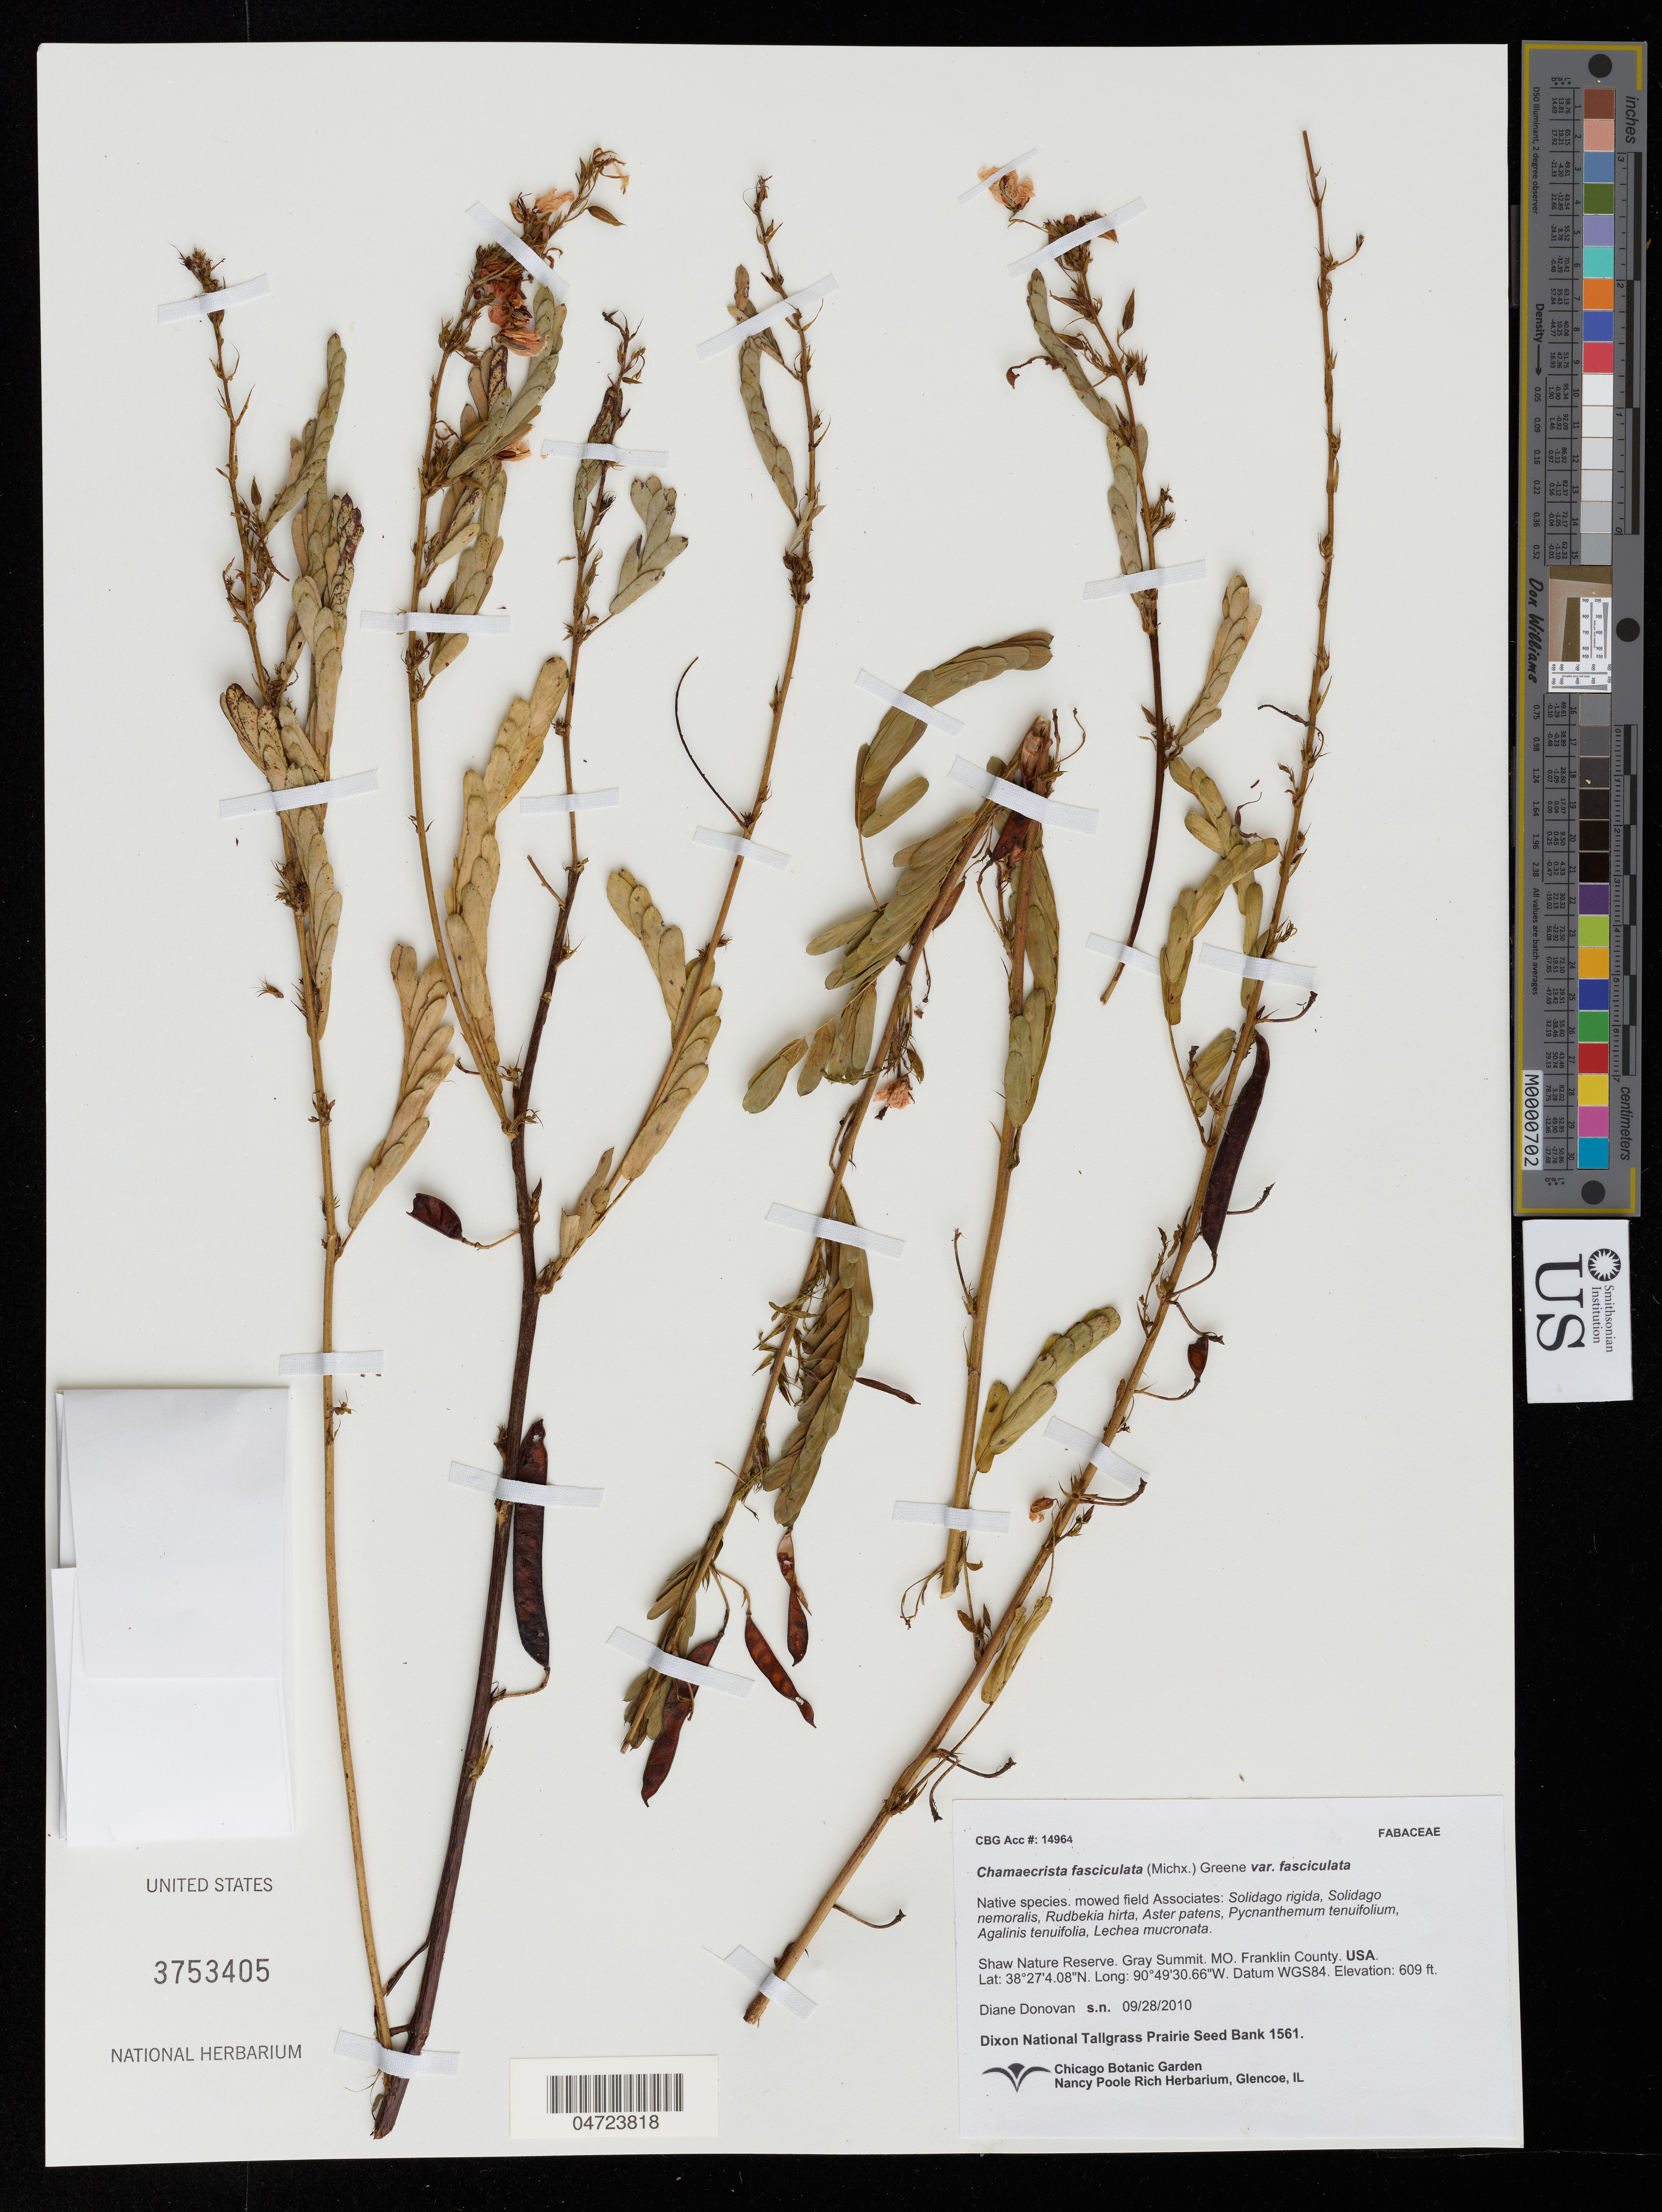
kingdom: Plantae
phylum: Tracheophyta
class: Magnoliopsida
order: Fabales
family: Fabaceae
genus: Chamaecrista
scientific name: Chamaecrista fasciculata var. fasciculata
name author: (Michx.) Greene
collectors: D. Donovan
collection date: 2010-09-28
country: United States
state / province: Missouri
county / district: Franklin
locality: Shaw Nature Reserve. Gray Summit. Franklin County.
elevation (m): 186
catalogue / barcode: US 3753405